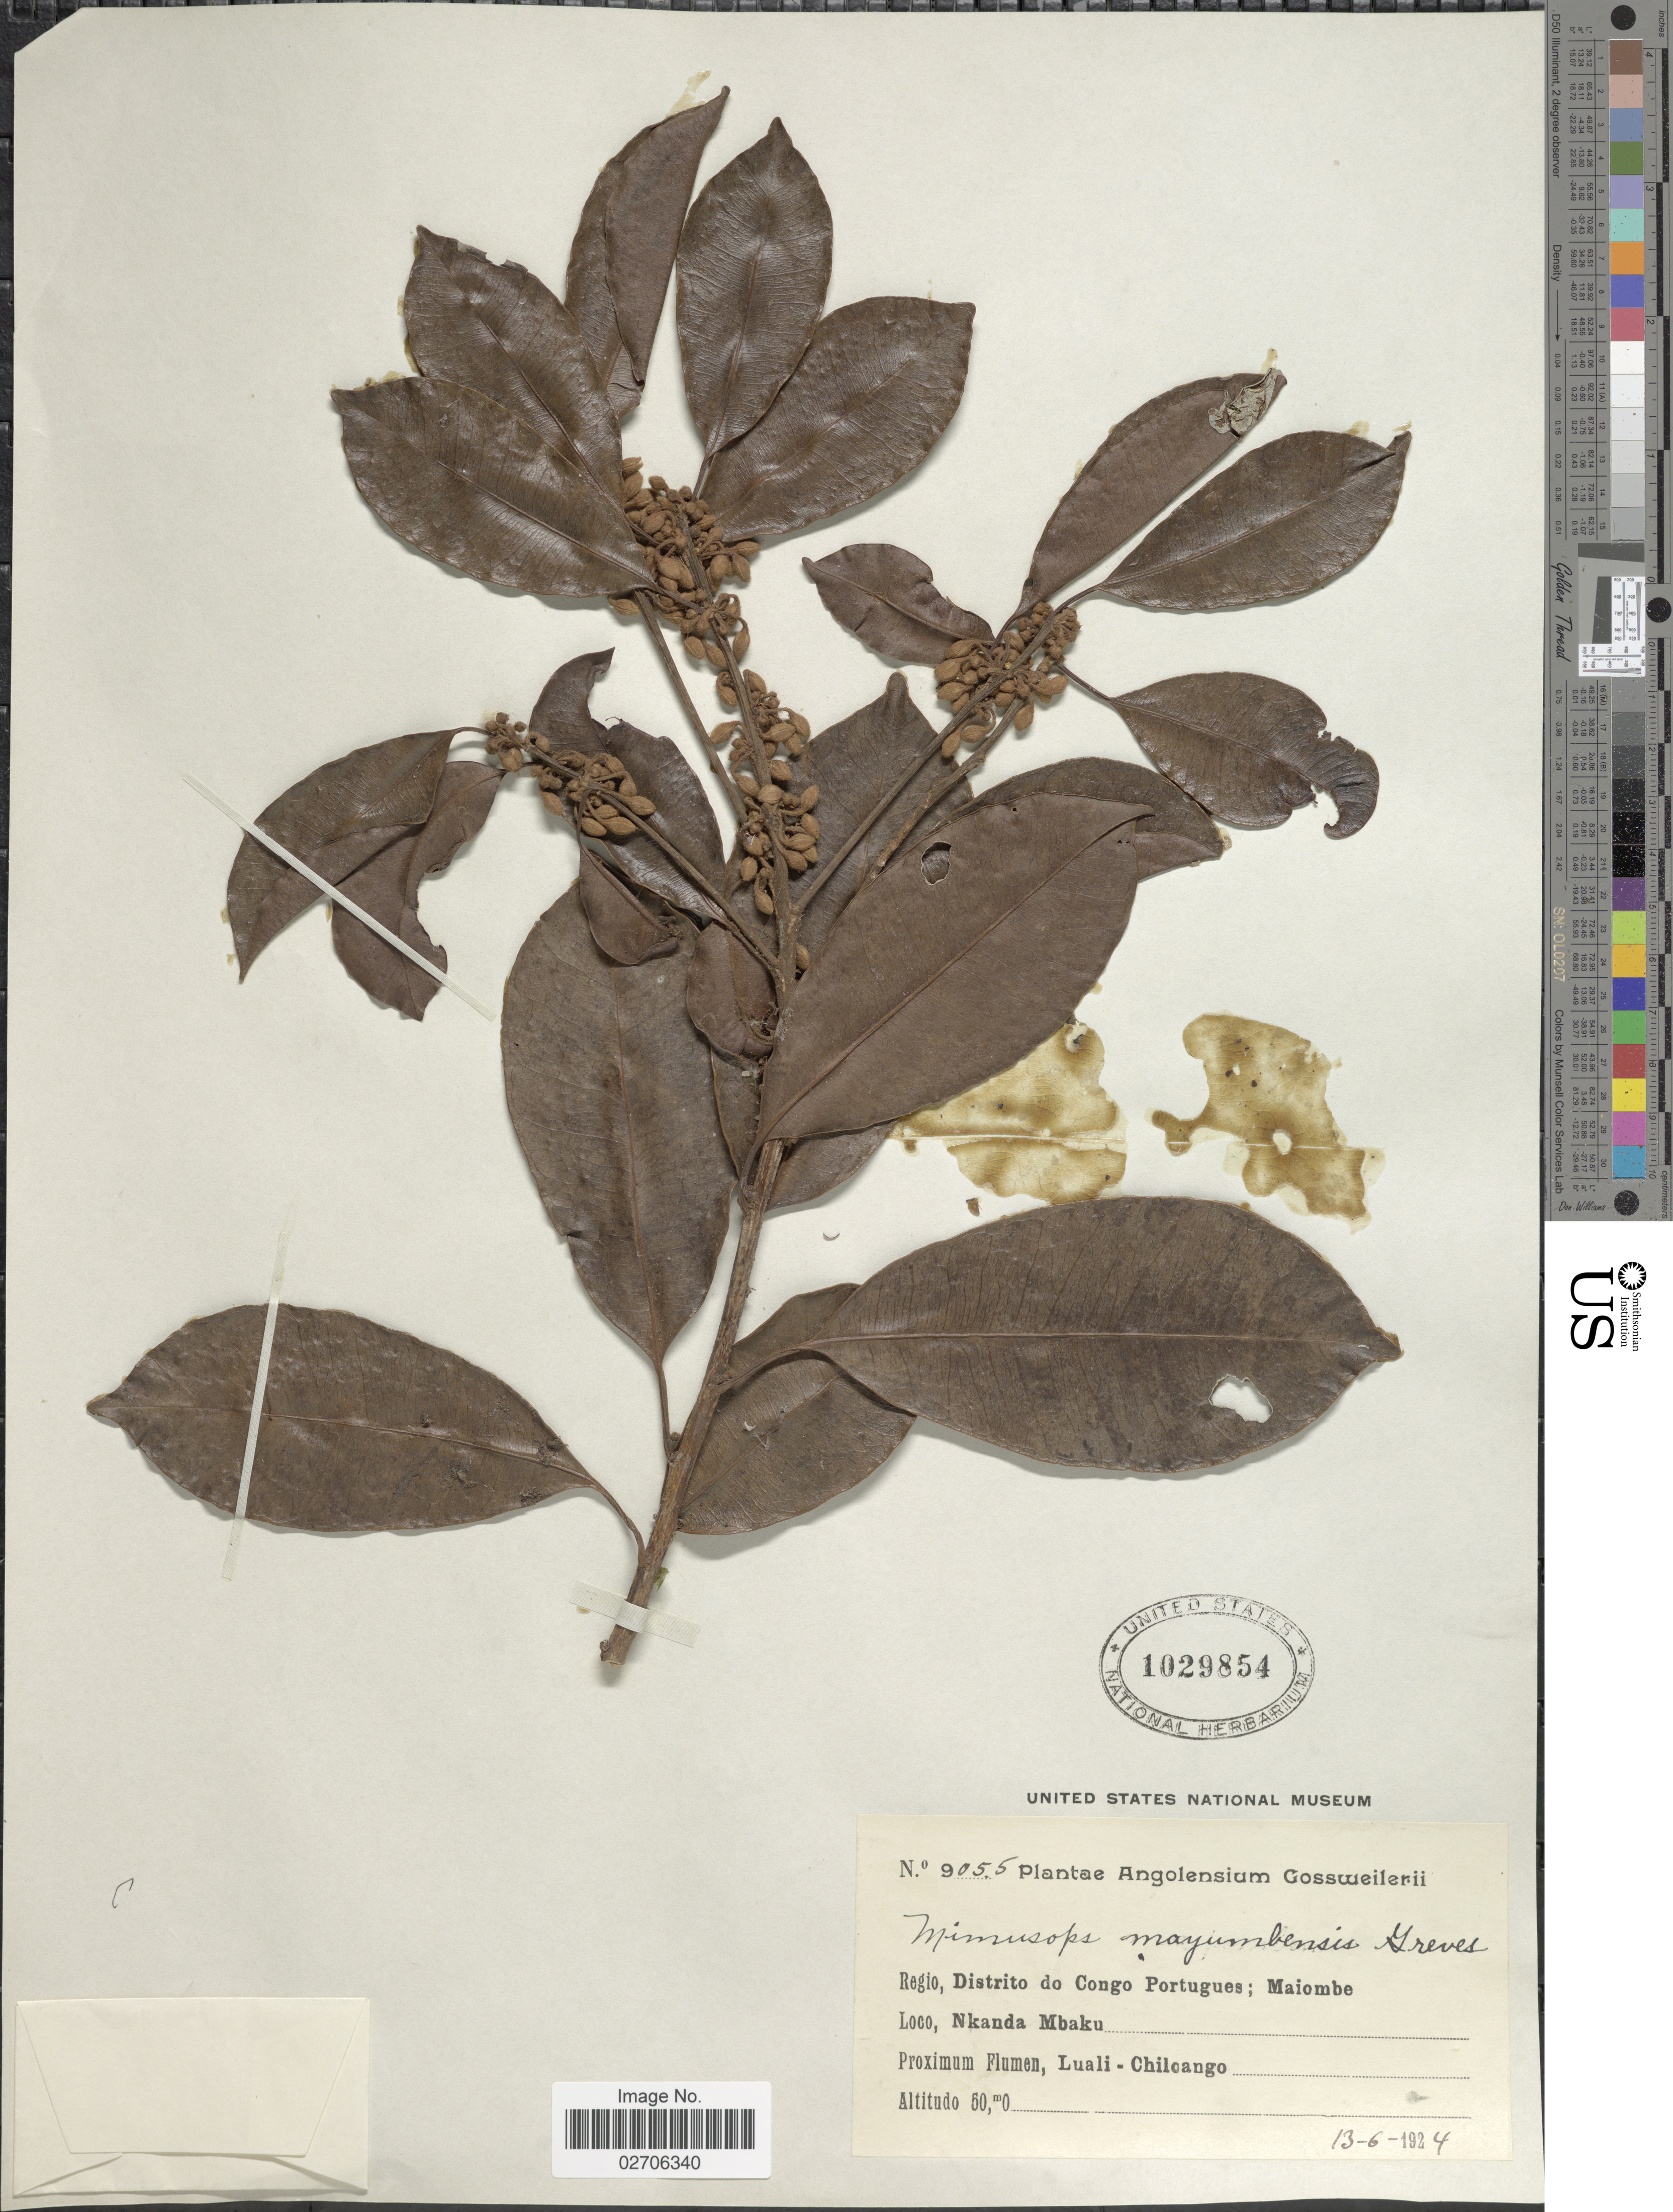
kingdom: Plantae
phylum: Tracheophyta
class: Magnoliopsida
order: Ericales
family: Sapotaceae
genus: Mimusops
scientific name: Mimusops mayumbensis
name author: Greves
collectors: -. Gossweiler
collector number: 9055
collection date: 1924-06-13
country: Angola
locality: Angolensium. Regio, Distrito do Congo Portugues; Maiombe. Nkanda Mbaku. Luali-Chiloango.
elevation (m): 50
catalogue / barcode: US 1029854